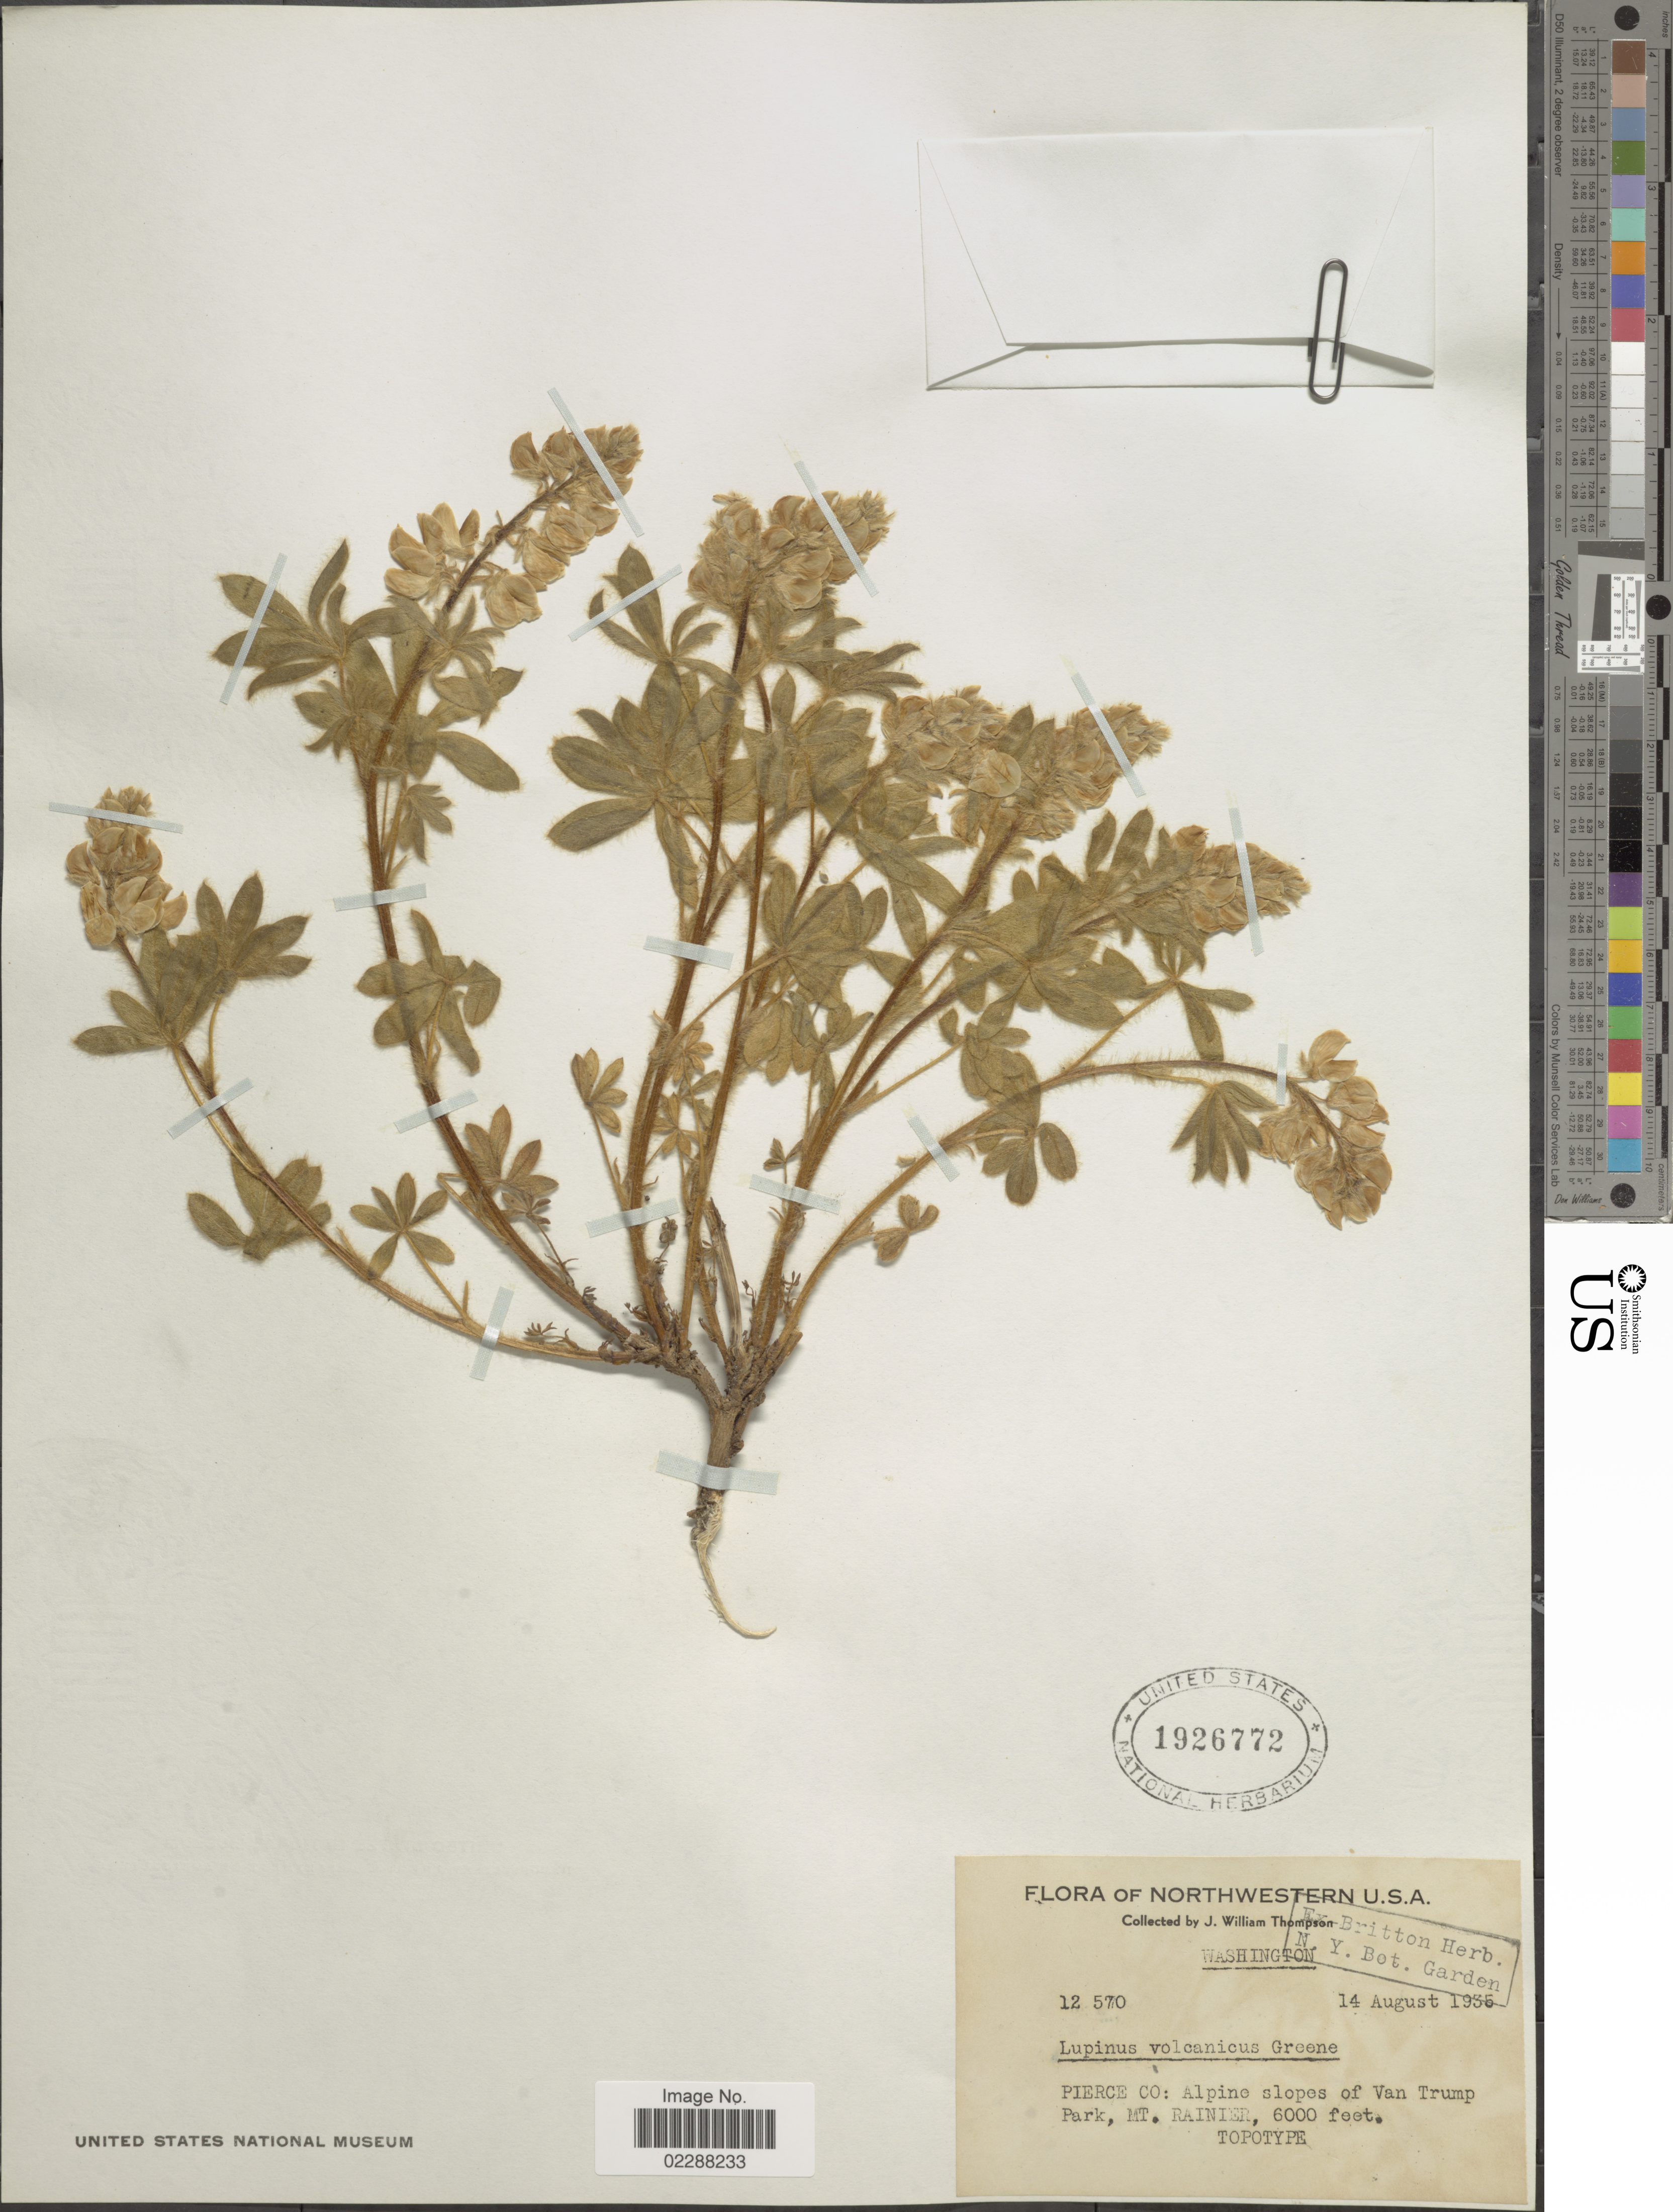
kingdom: Plantae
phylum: Tracheophyta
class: Magnoliopsida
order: Fabales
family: Fabaceae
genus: Lupinus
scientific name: Lupinus volcanicus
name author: Greene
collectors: J. W. Thompson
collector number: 12570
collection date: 1935-08-14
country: United States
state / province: Washington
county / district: Pierce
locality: Northwestern U.S.A., Pierce Co: Alpine slopes of Van Trump Park, Mt. Rainier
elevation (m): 1829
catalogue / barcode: US 1926772